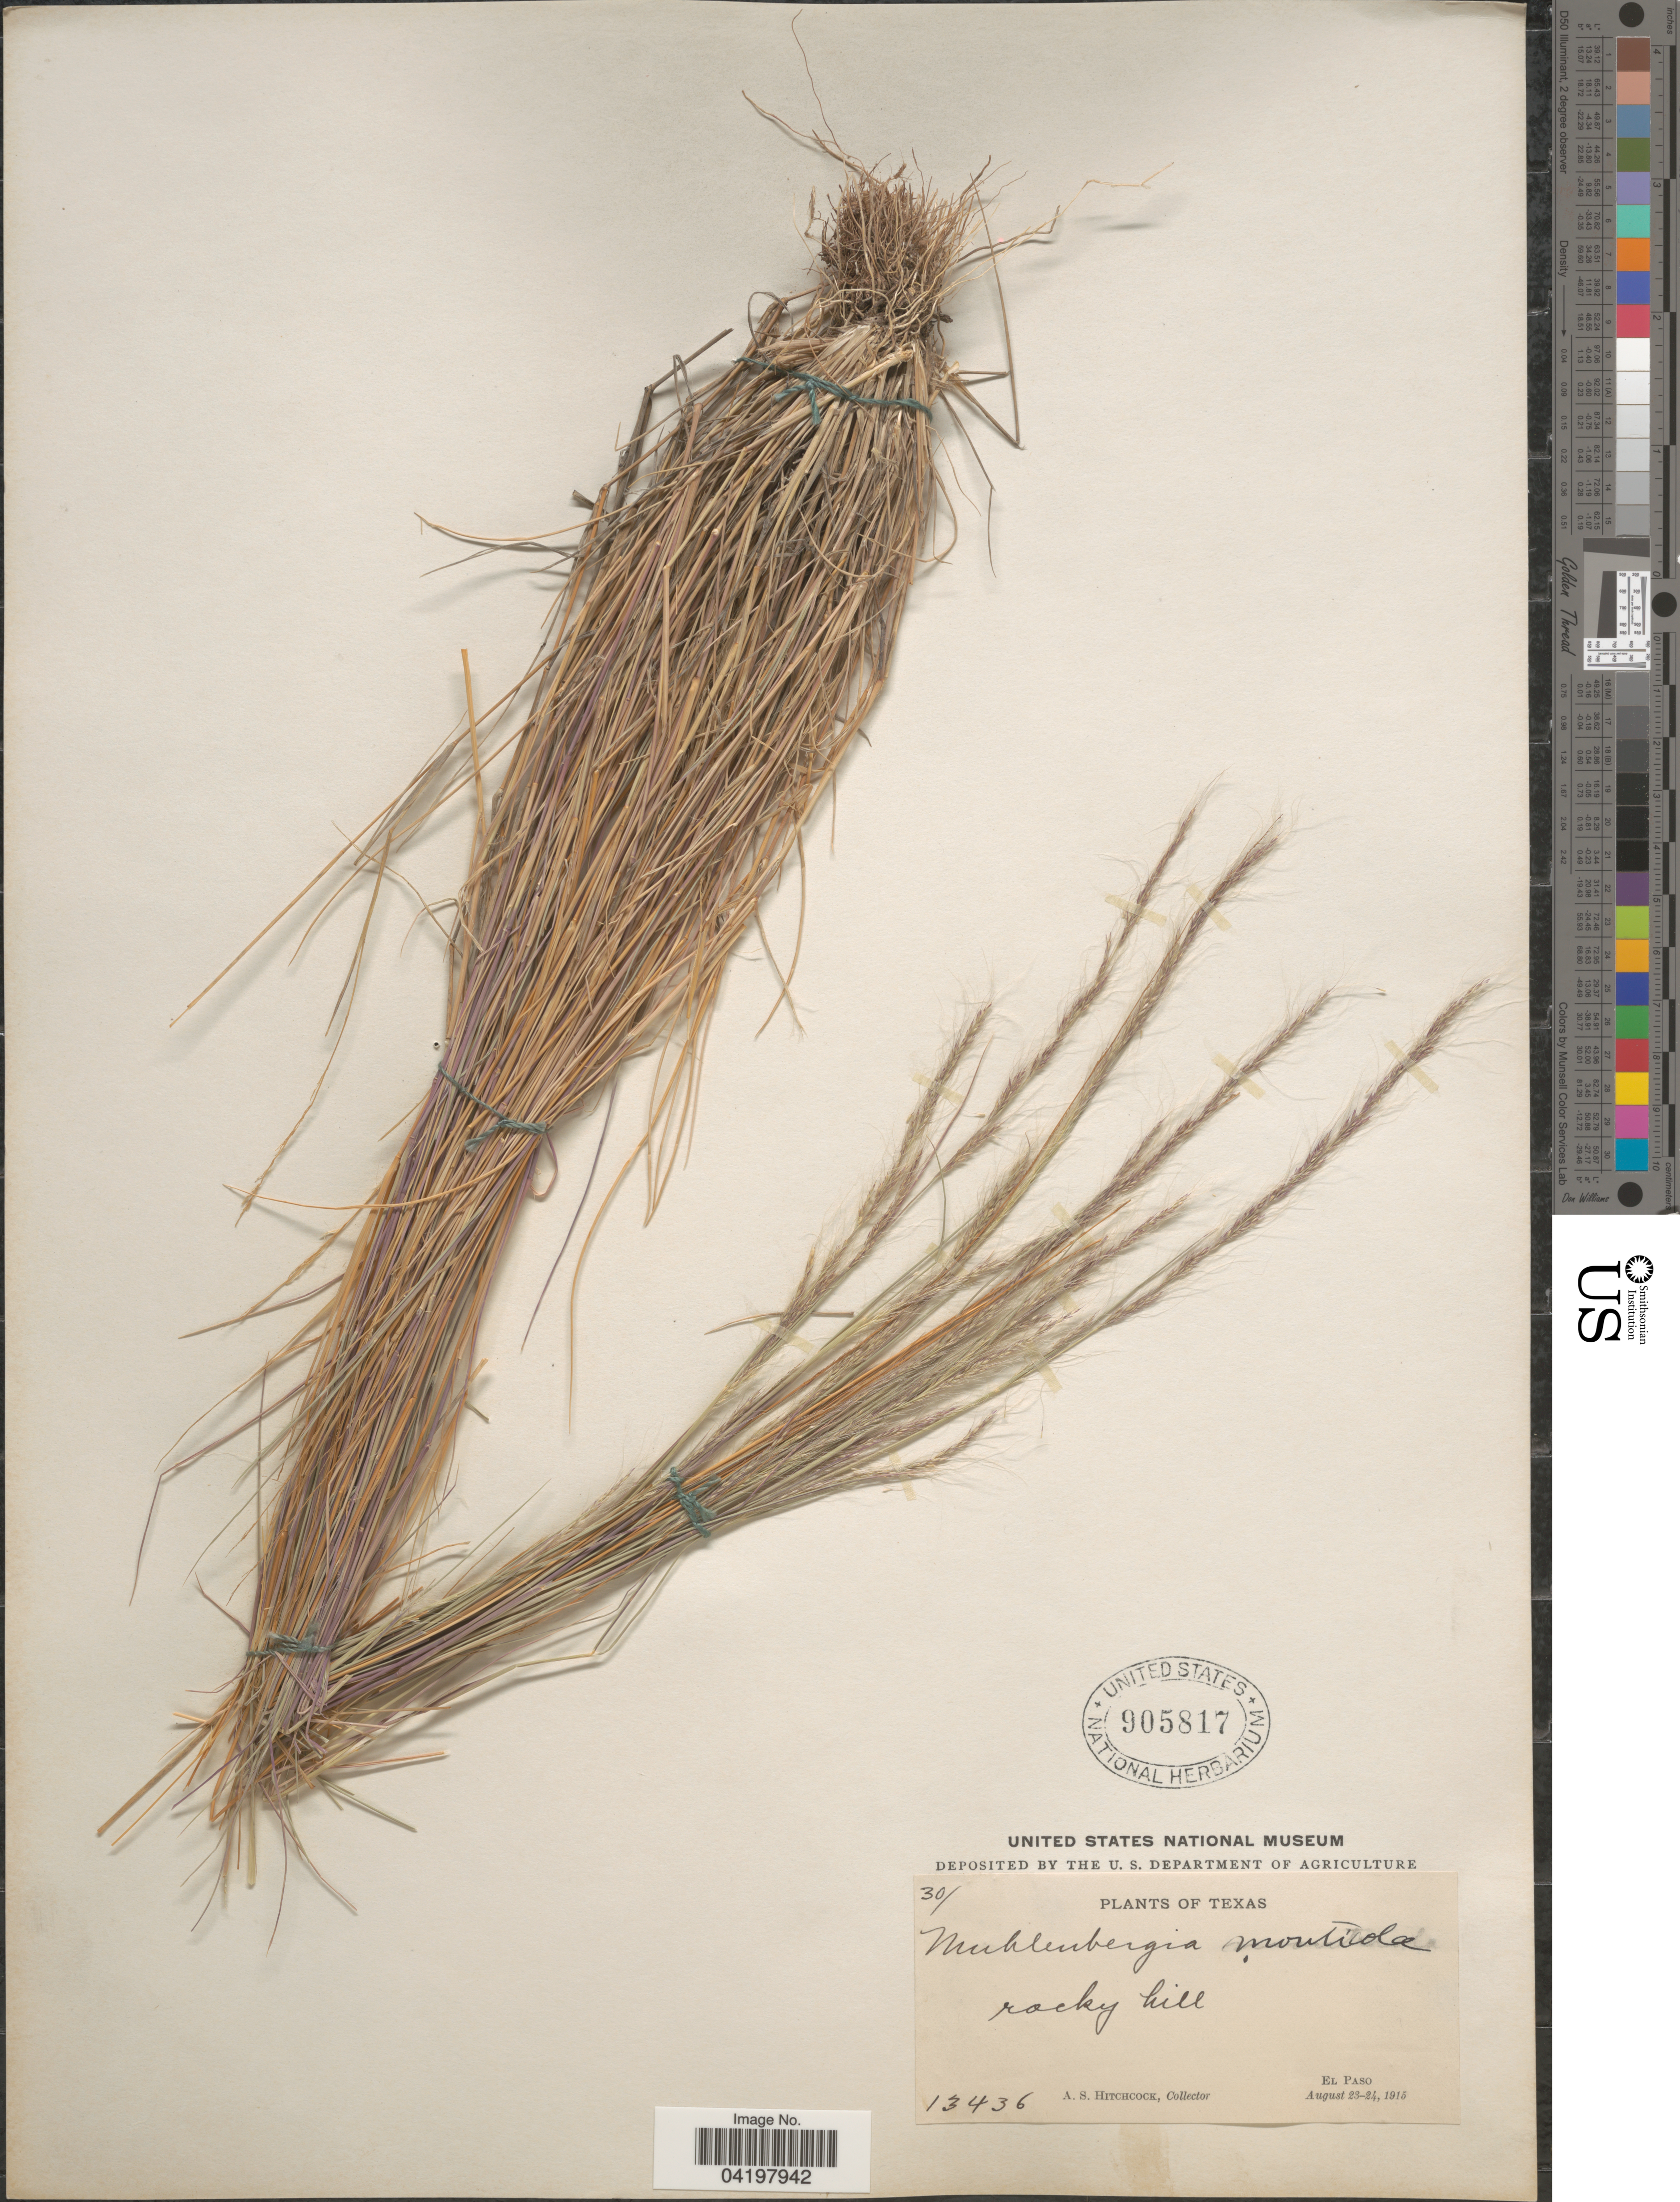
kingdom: Plantae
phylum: Tracheophyta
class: Liliopsida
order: Poales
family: Poaceae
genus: Muhlenbergia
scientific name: Muhlenbergia tenuifolia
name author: (Kunth) Kunth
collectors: A. S. Hitchcock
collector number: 13436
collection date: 1915-08-23/1915-08-24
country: United States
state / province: Texas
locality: El Paso.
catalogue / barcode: US 905817